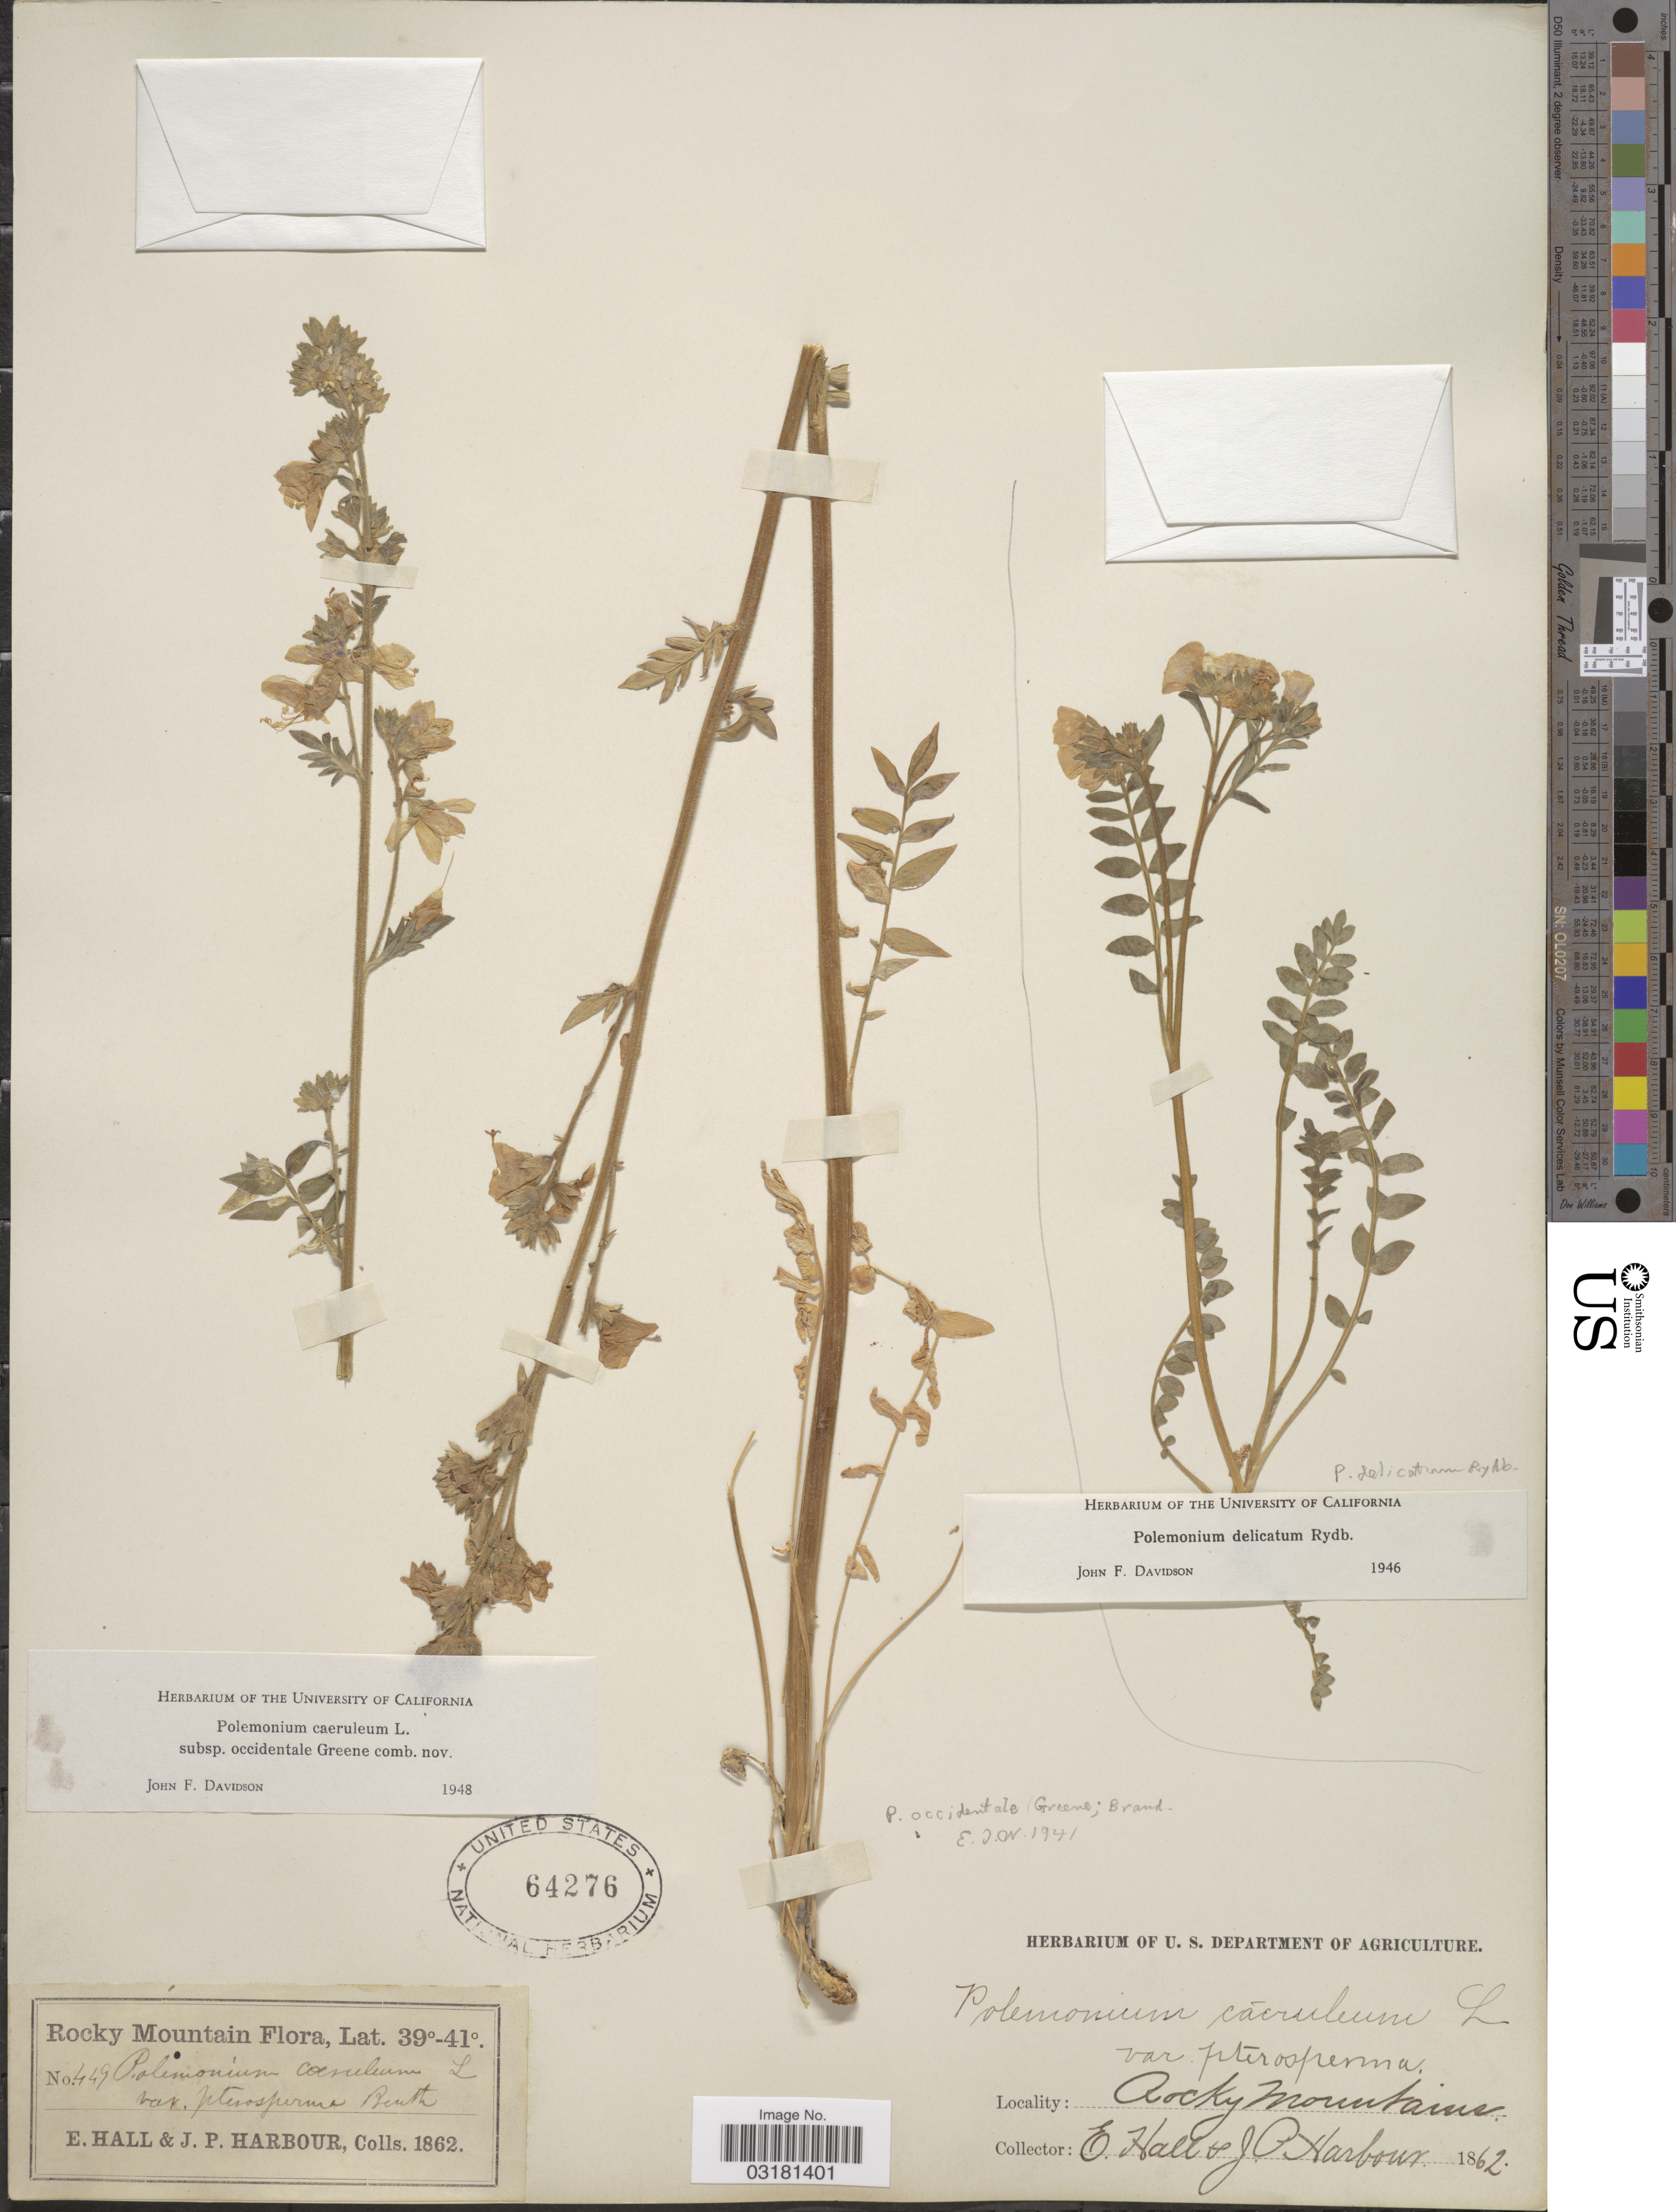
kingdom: Plantae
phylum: Tracheophyta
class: Magnoliopsida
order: Ericales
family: Polemoniaceae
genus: Polemonium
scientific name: Polemonium occidentale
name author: Greene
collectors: E. Hall & J. Harbour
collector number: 449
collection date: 1862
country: United States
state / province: Colorado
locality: Rocky Mountains.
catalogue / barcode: US 64276